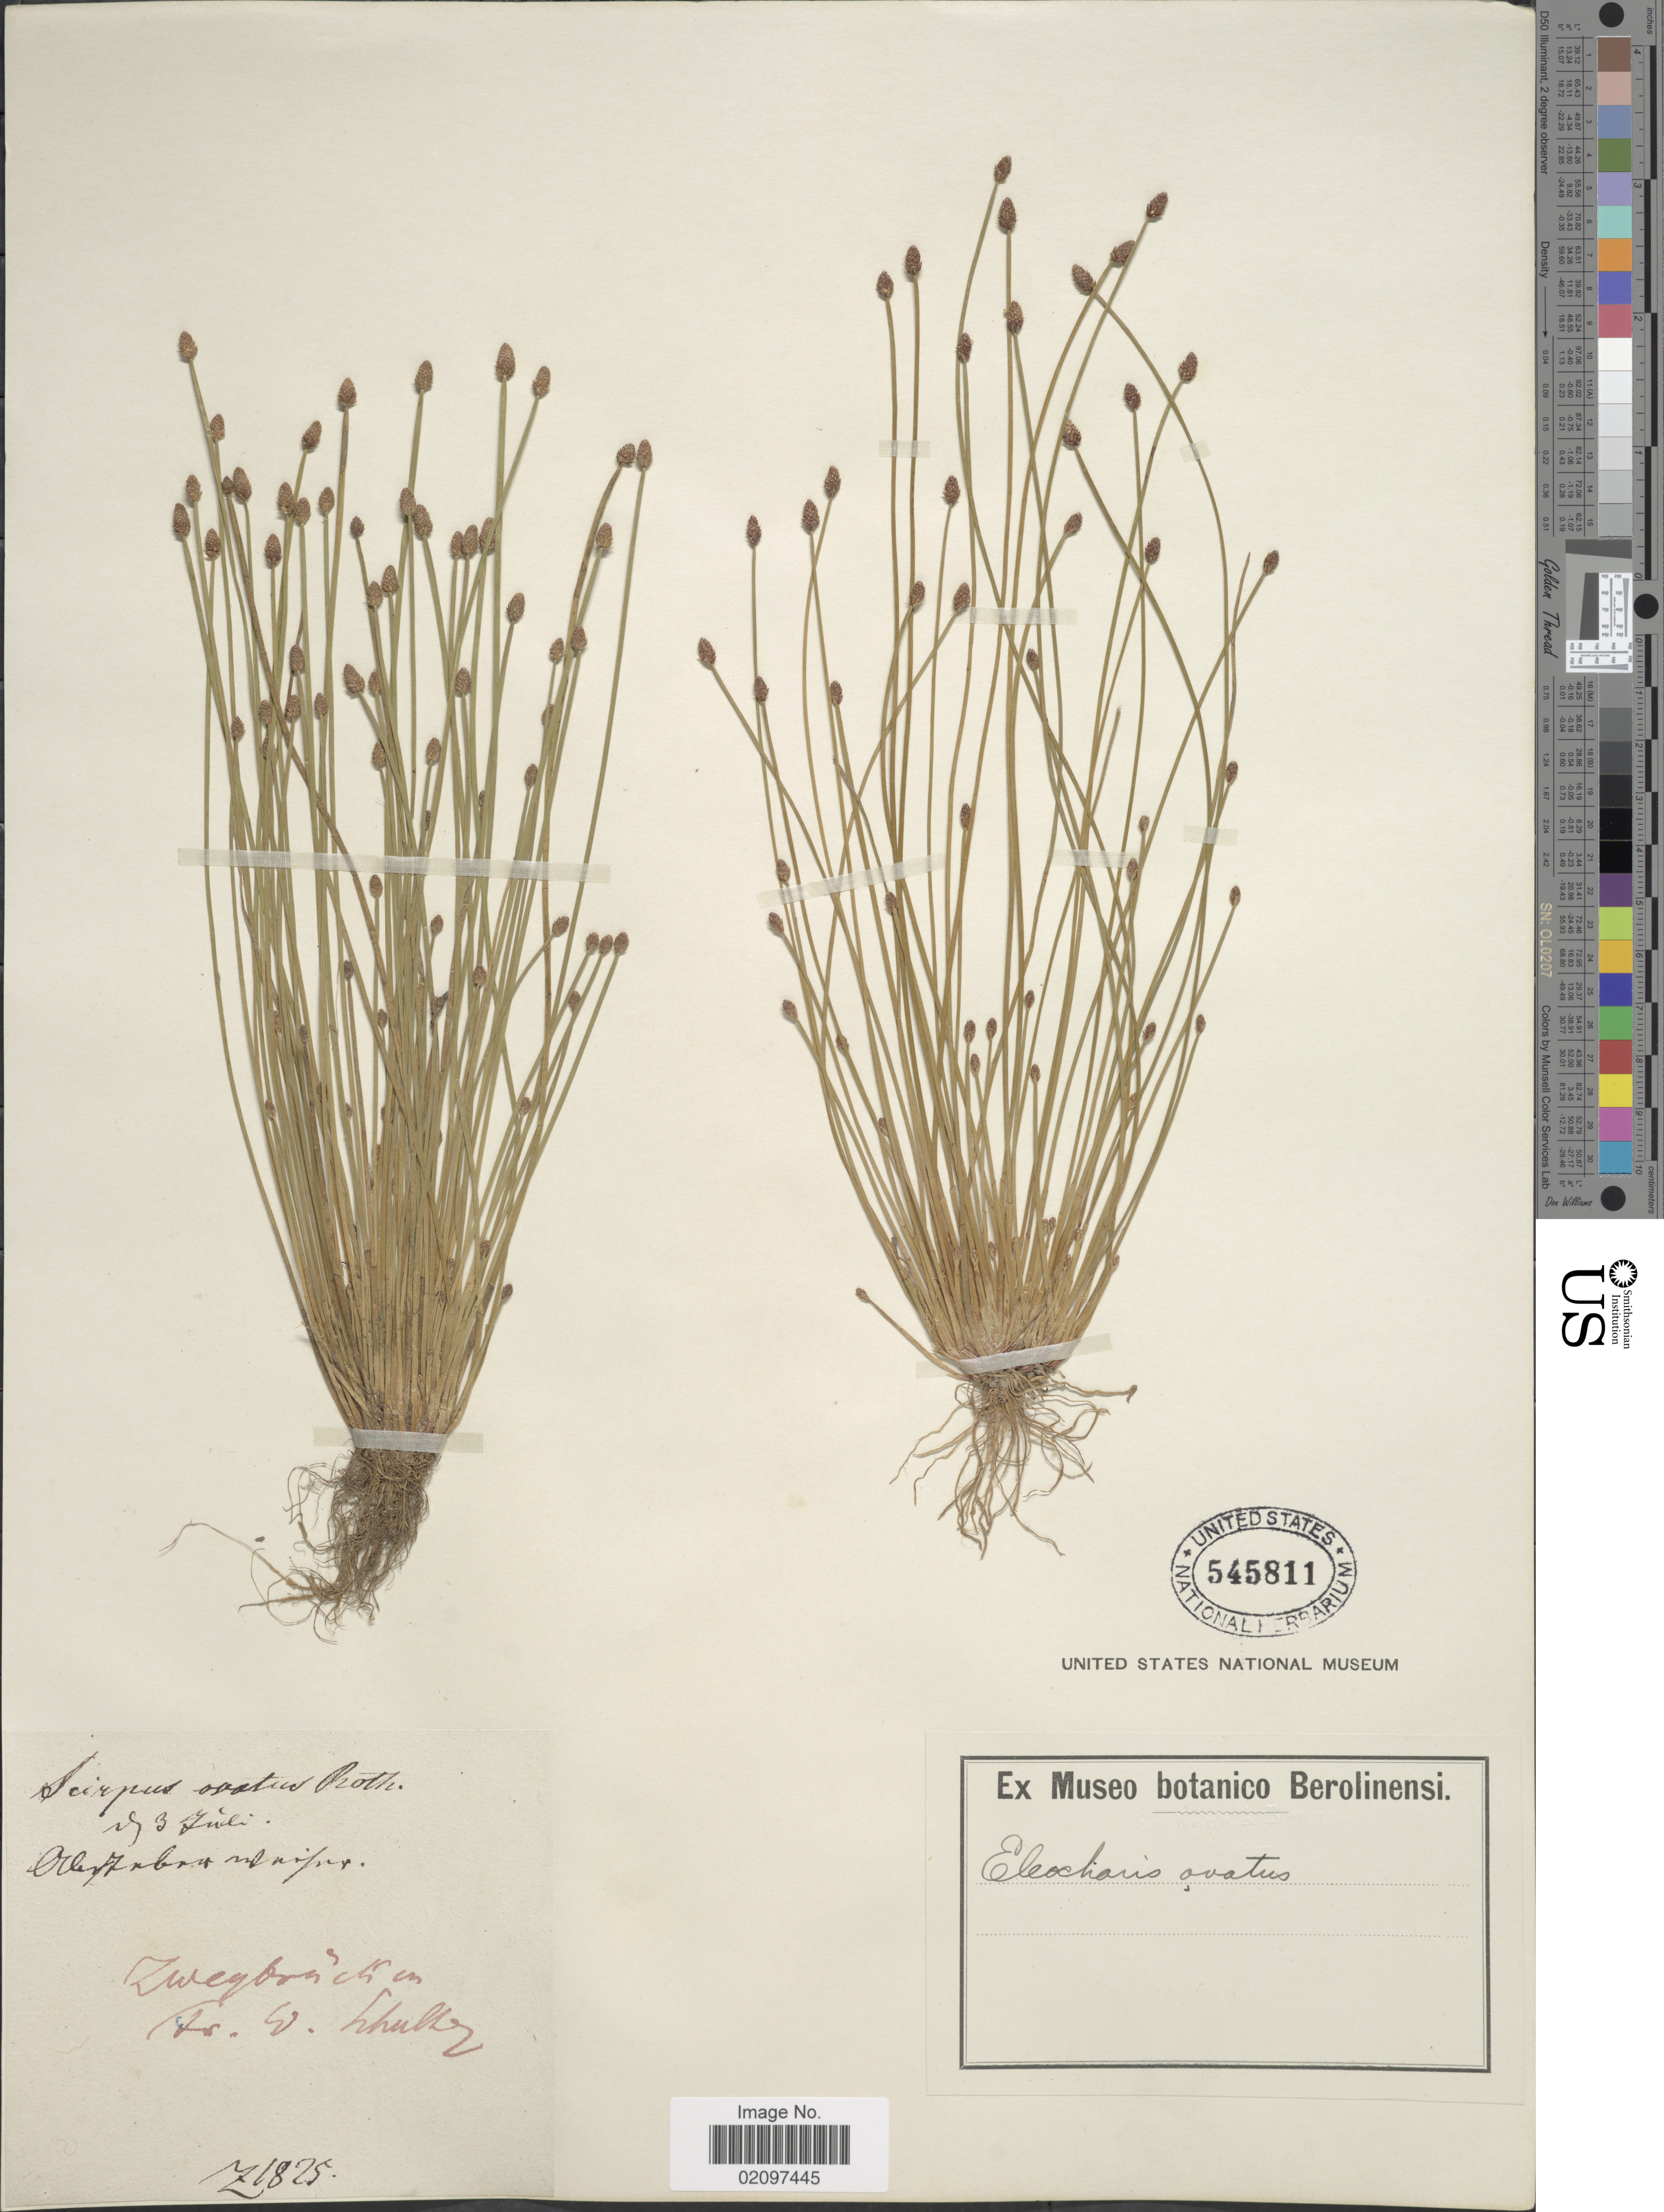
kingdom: Plantae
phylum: Tracheophyta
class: Liliopsida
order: Poales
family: Cyperaceae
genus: Eleocharis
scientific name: Eleocharis ovata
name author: (Roth) Roem. & Schult.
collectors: F. Schultz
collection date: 1825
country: Germany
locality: Zweibrücken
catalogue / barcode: US 545811